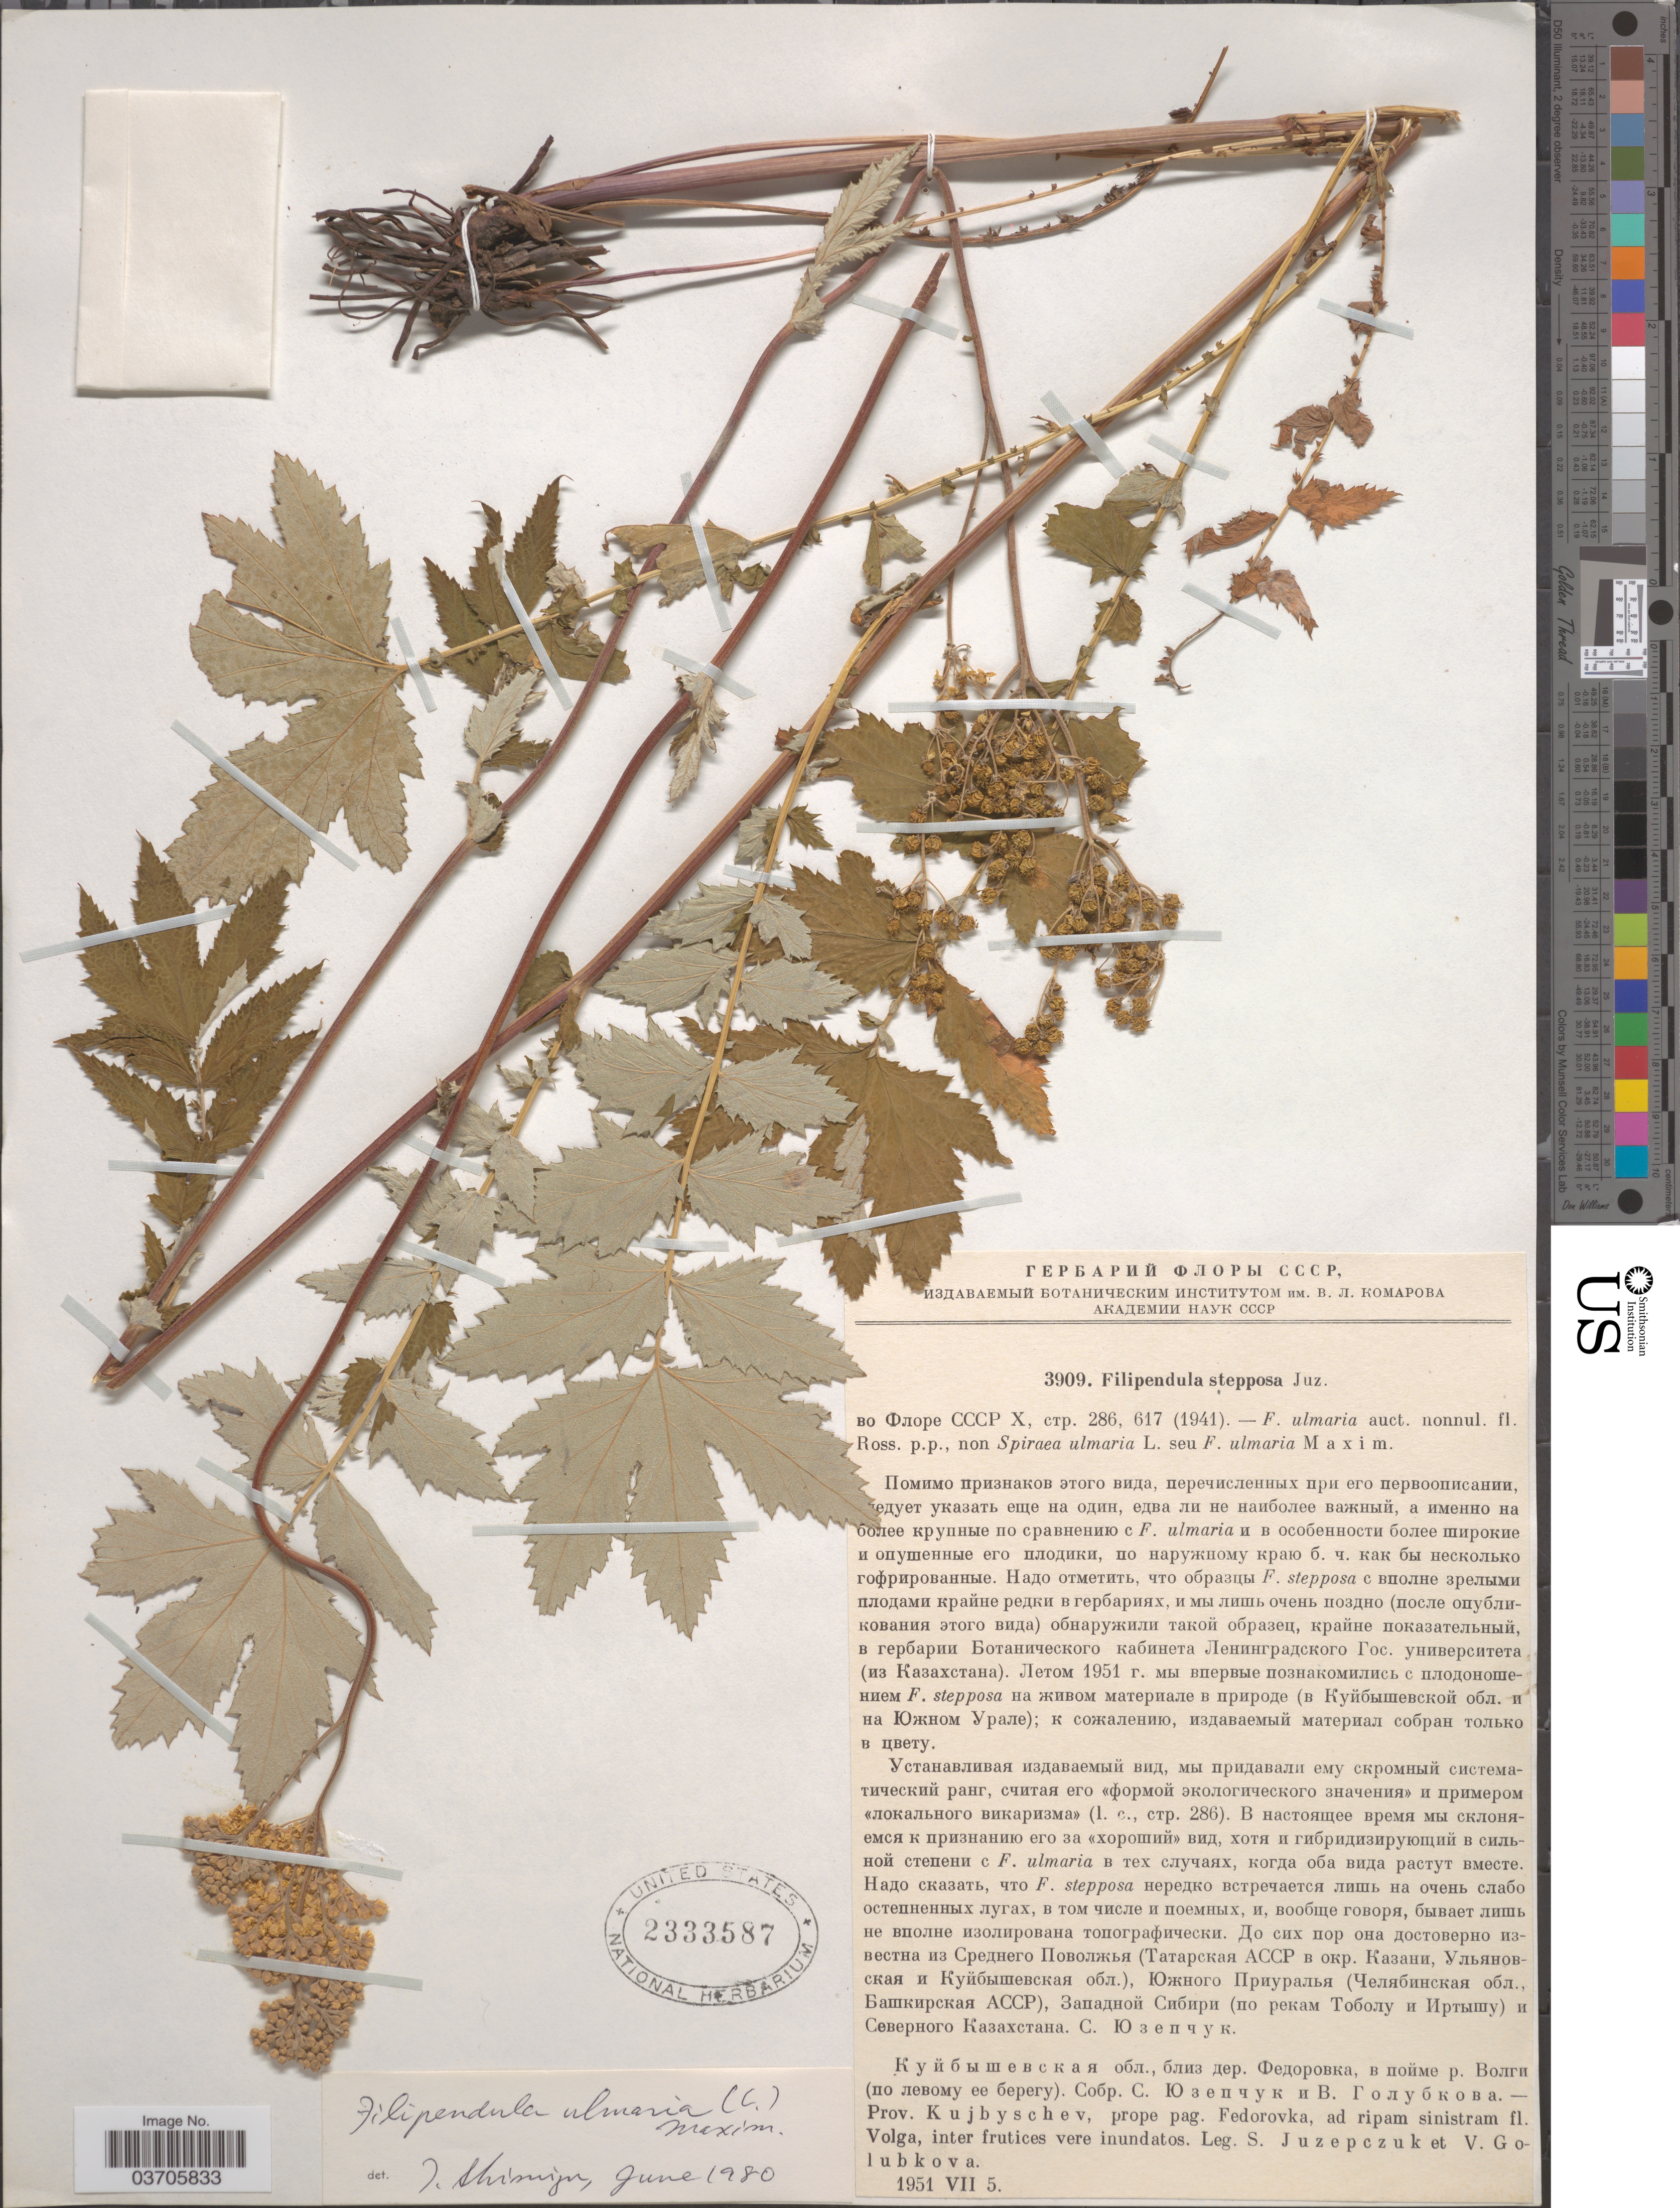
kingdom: Plantae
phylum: Tracheophyta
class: Magnoliopsida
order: Rosales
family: Rosaceae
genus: Filipendula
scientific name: Filipendula ulmaria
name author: (L.) Maxim.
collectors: S. V. Juzepczuk & V. F. Golubkova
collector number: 3909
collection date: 1951-07-05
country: Russian Federation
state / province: Samara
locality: Prov. Kujbyschev, prope pag. Fedorovka, ad ripam sinistram fl. Volga, inter frutices vere inundatos.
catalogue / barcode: US 2333587